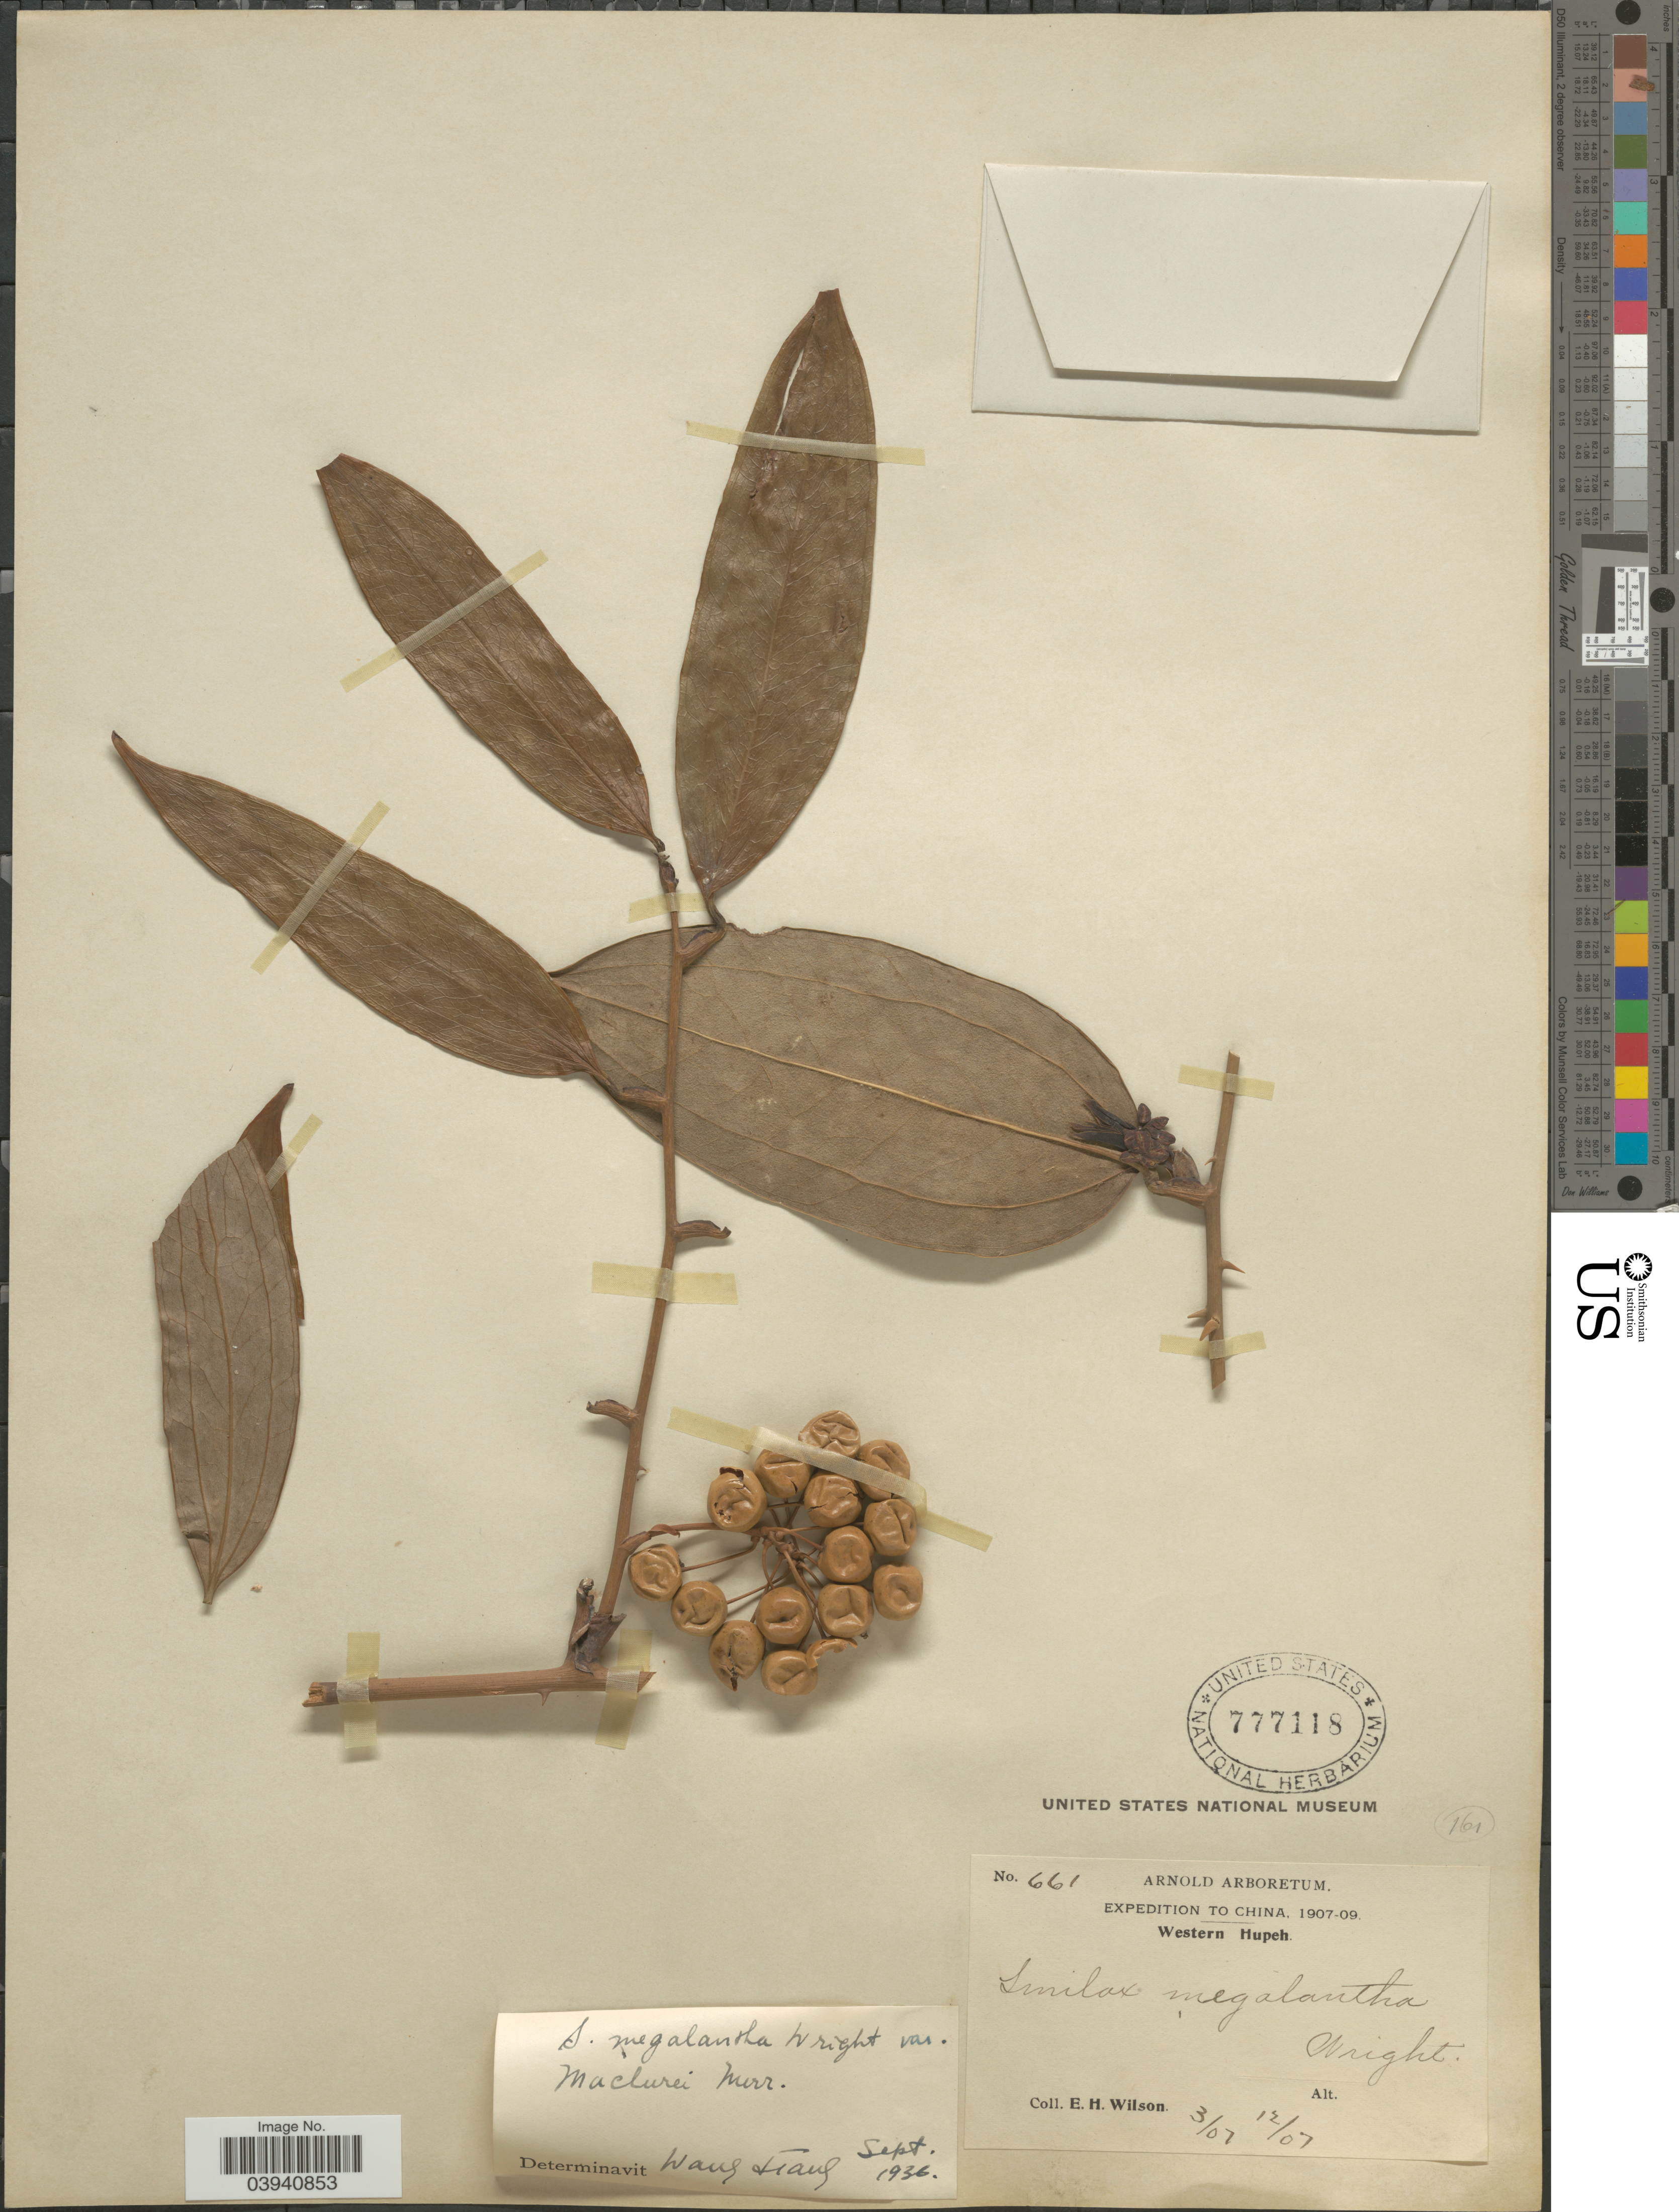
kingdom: Plantae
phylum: Tracheophyta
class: Liliopsida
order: Liliales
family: Smilacaceae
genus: Smilax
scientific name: Smilax megalantha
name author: C.H. Wright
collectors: E. Wilson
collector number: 661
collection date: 1907-03/1907-12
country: China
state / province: Hubei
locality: Western Hupeh.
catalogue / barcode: US 777118